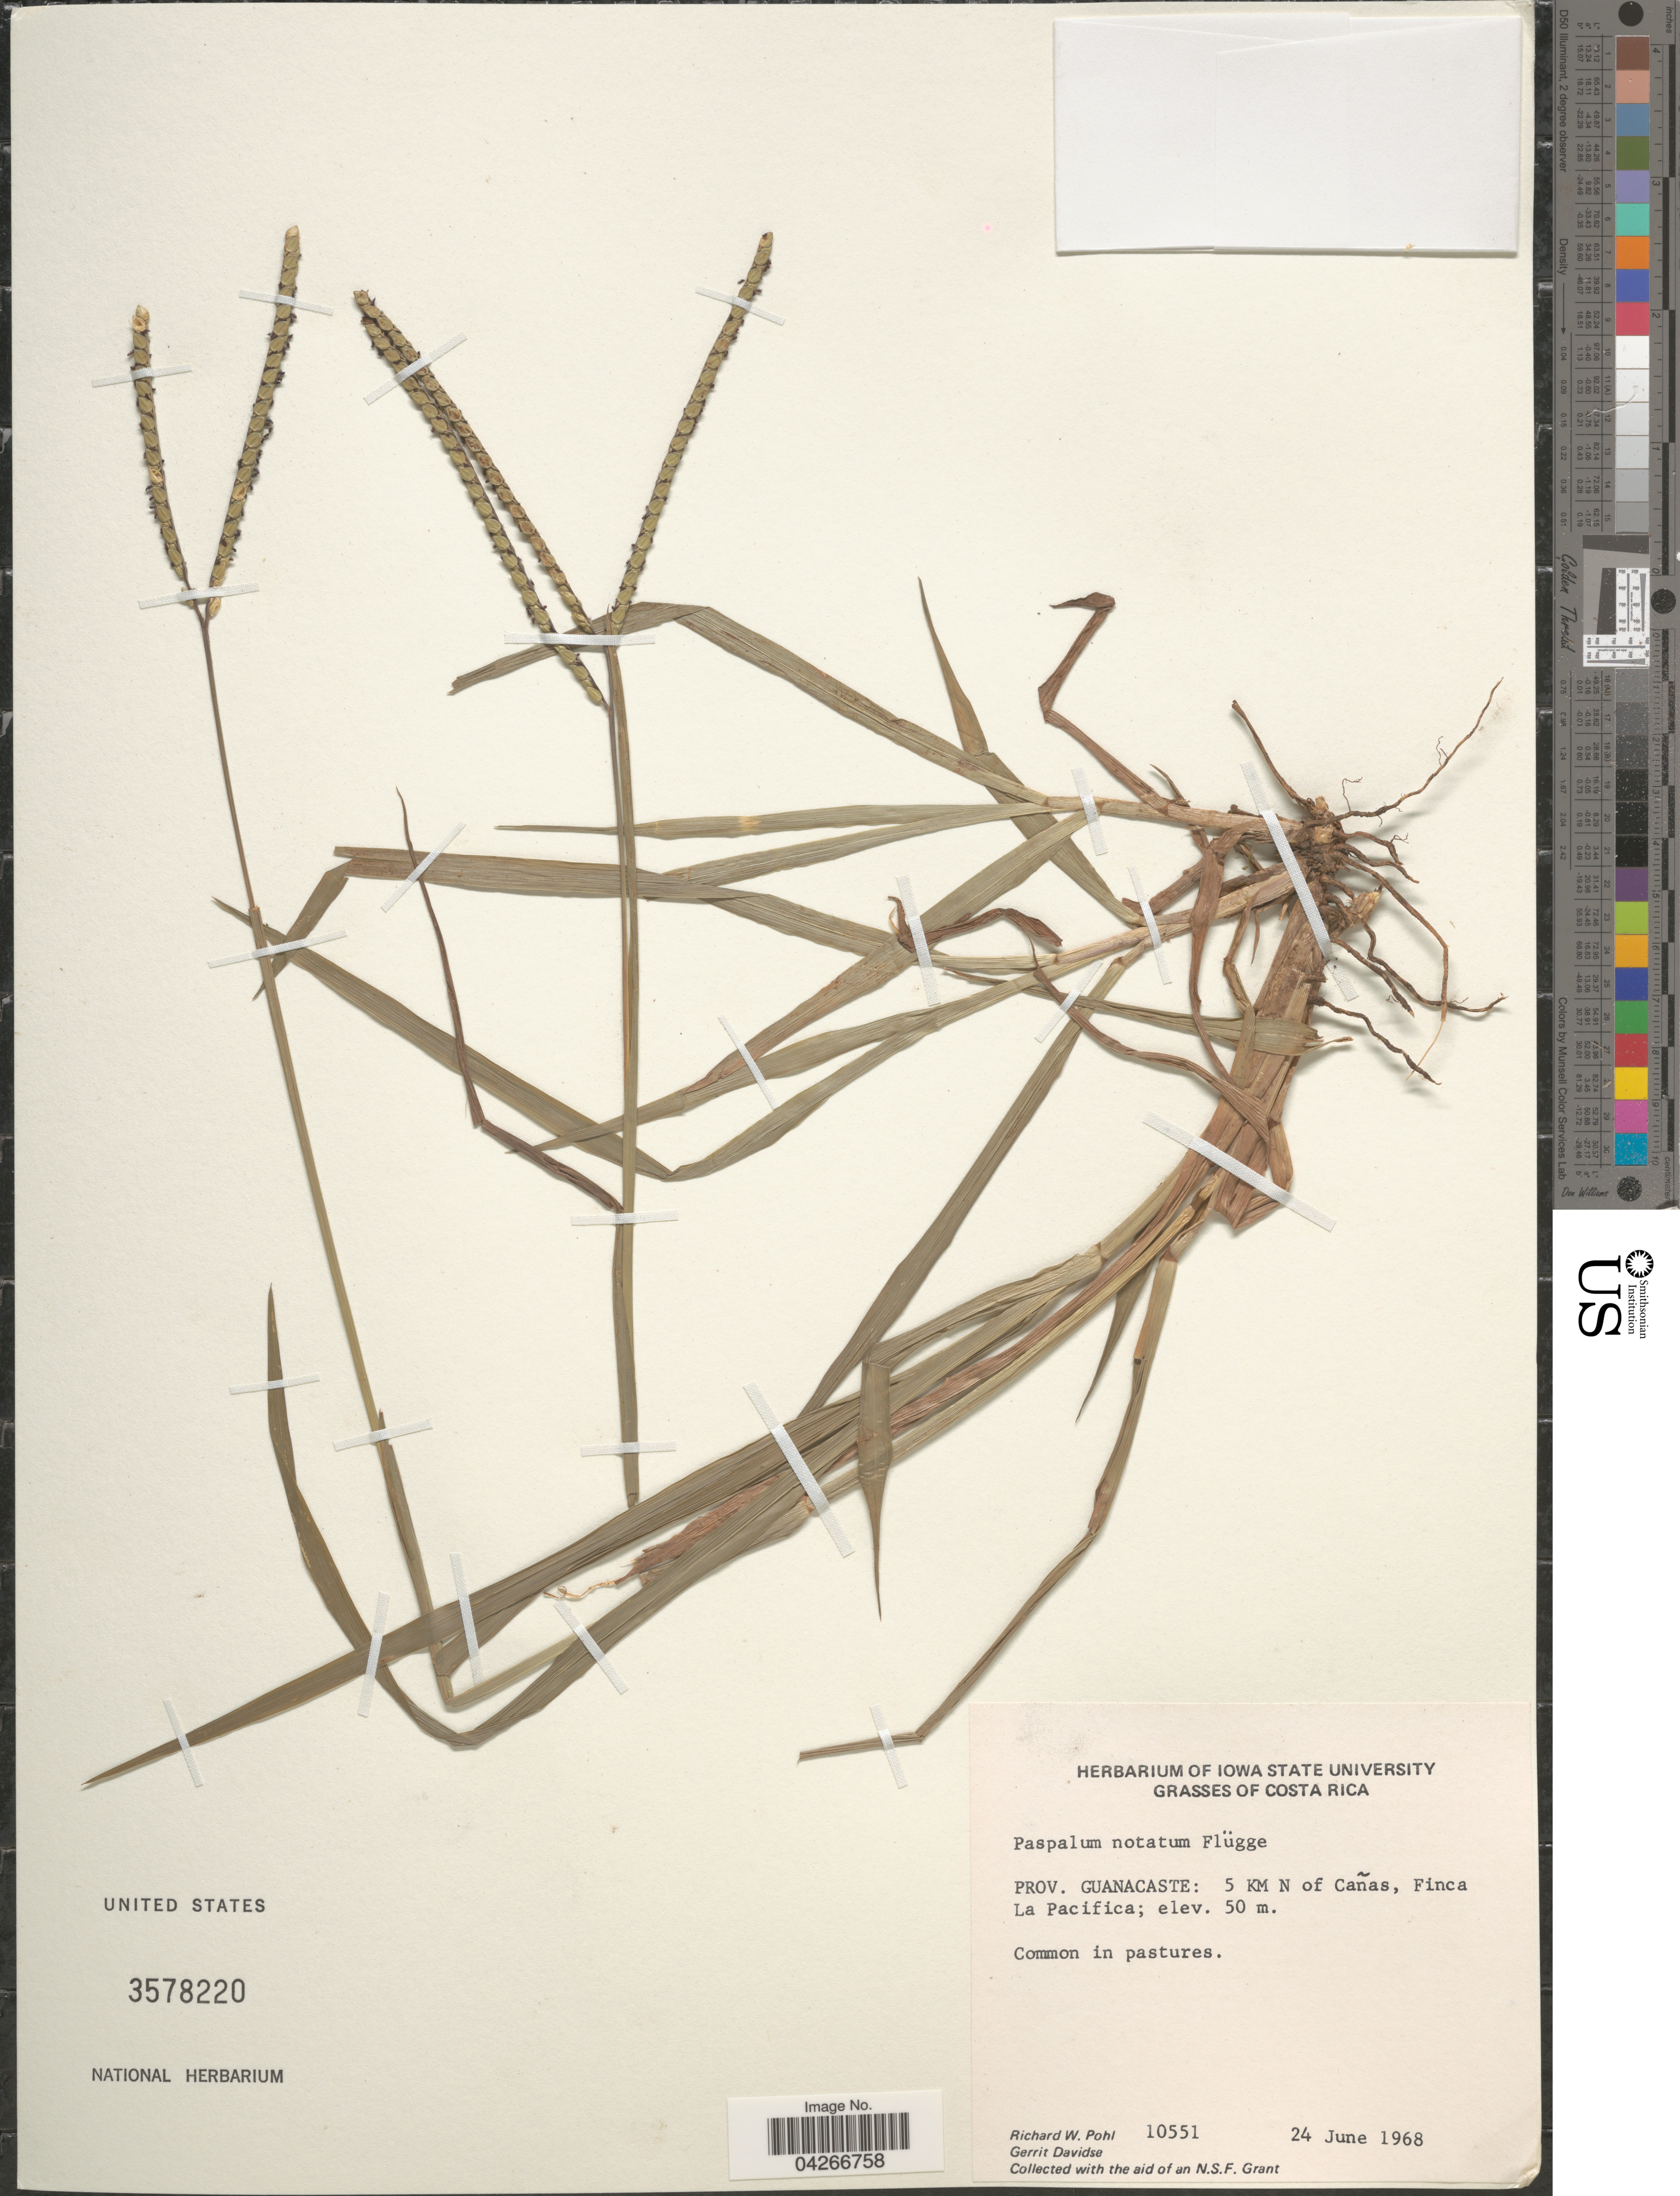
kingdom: Plantae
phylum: Tracheophyta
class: Liliopsida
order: Poales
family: Poaceae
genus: Paspalum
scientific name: Paspalum notatum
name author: Flüggé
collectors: R. W. Pohl & G. Davidse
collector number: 10551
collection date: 1968-06-24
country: Costa Rica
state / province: Guanacaste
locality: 5 KM N of Cañas, Finca La Pacifica.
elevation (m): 50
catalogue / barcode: US 3578220